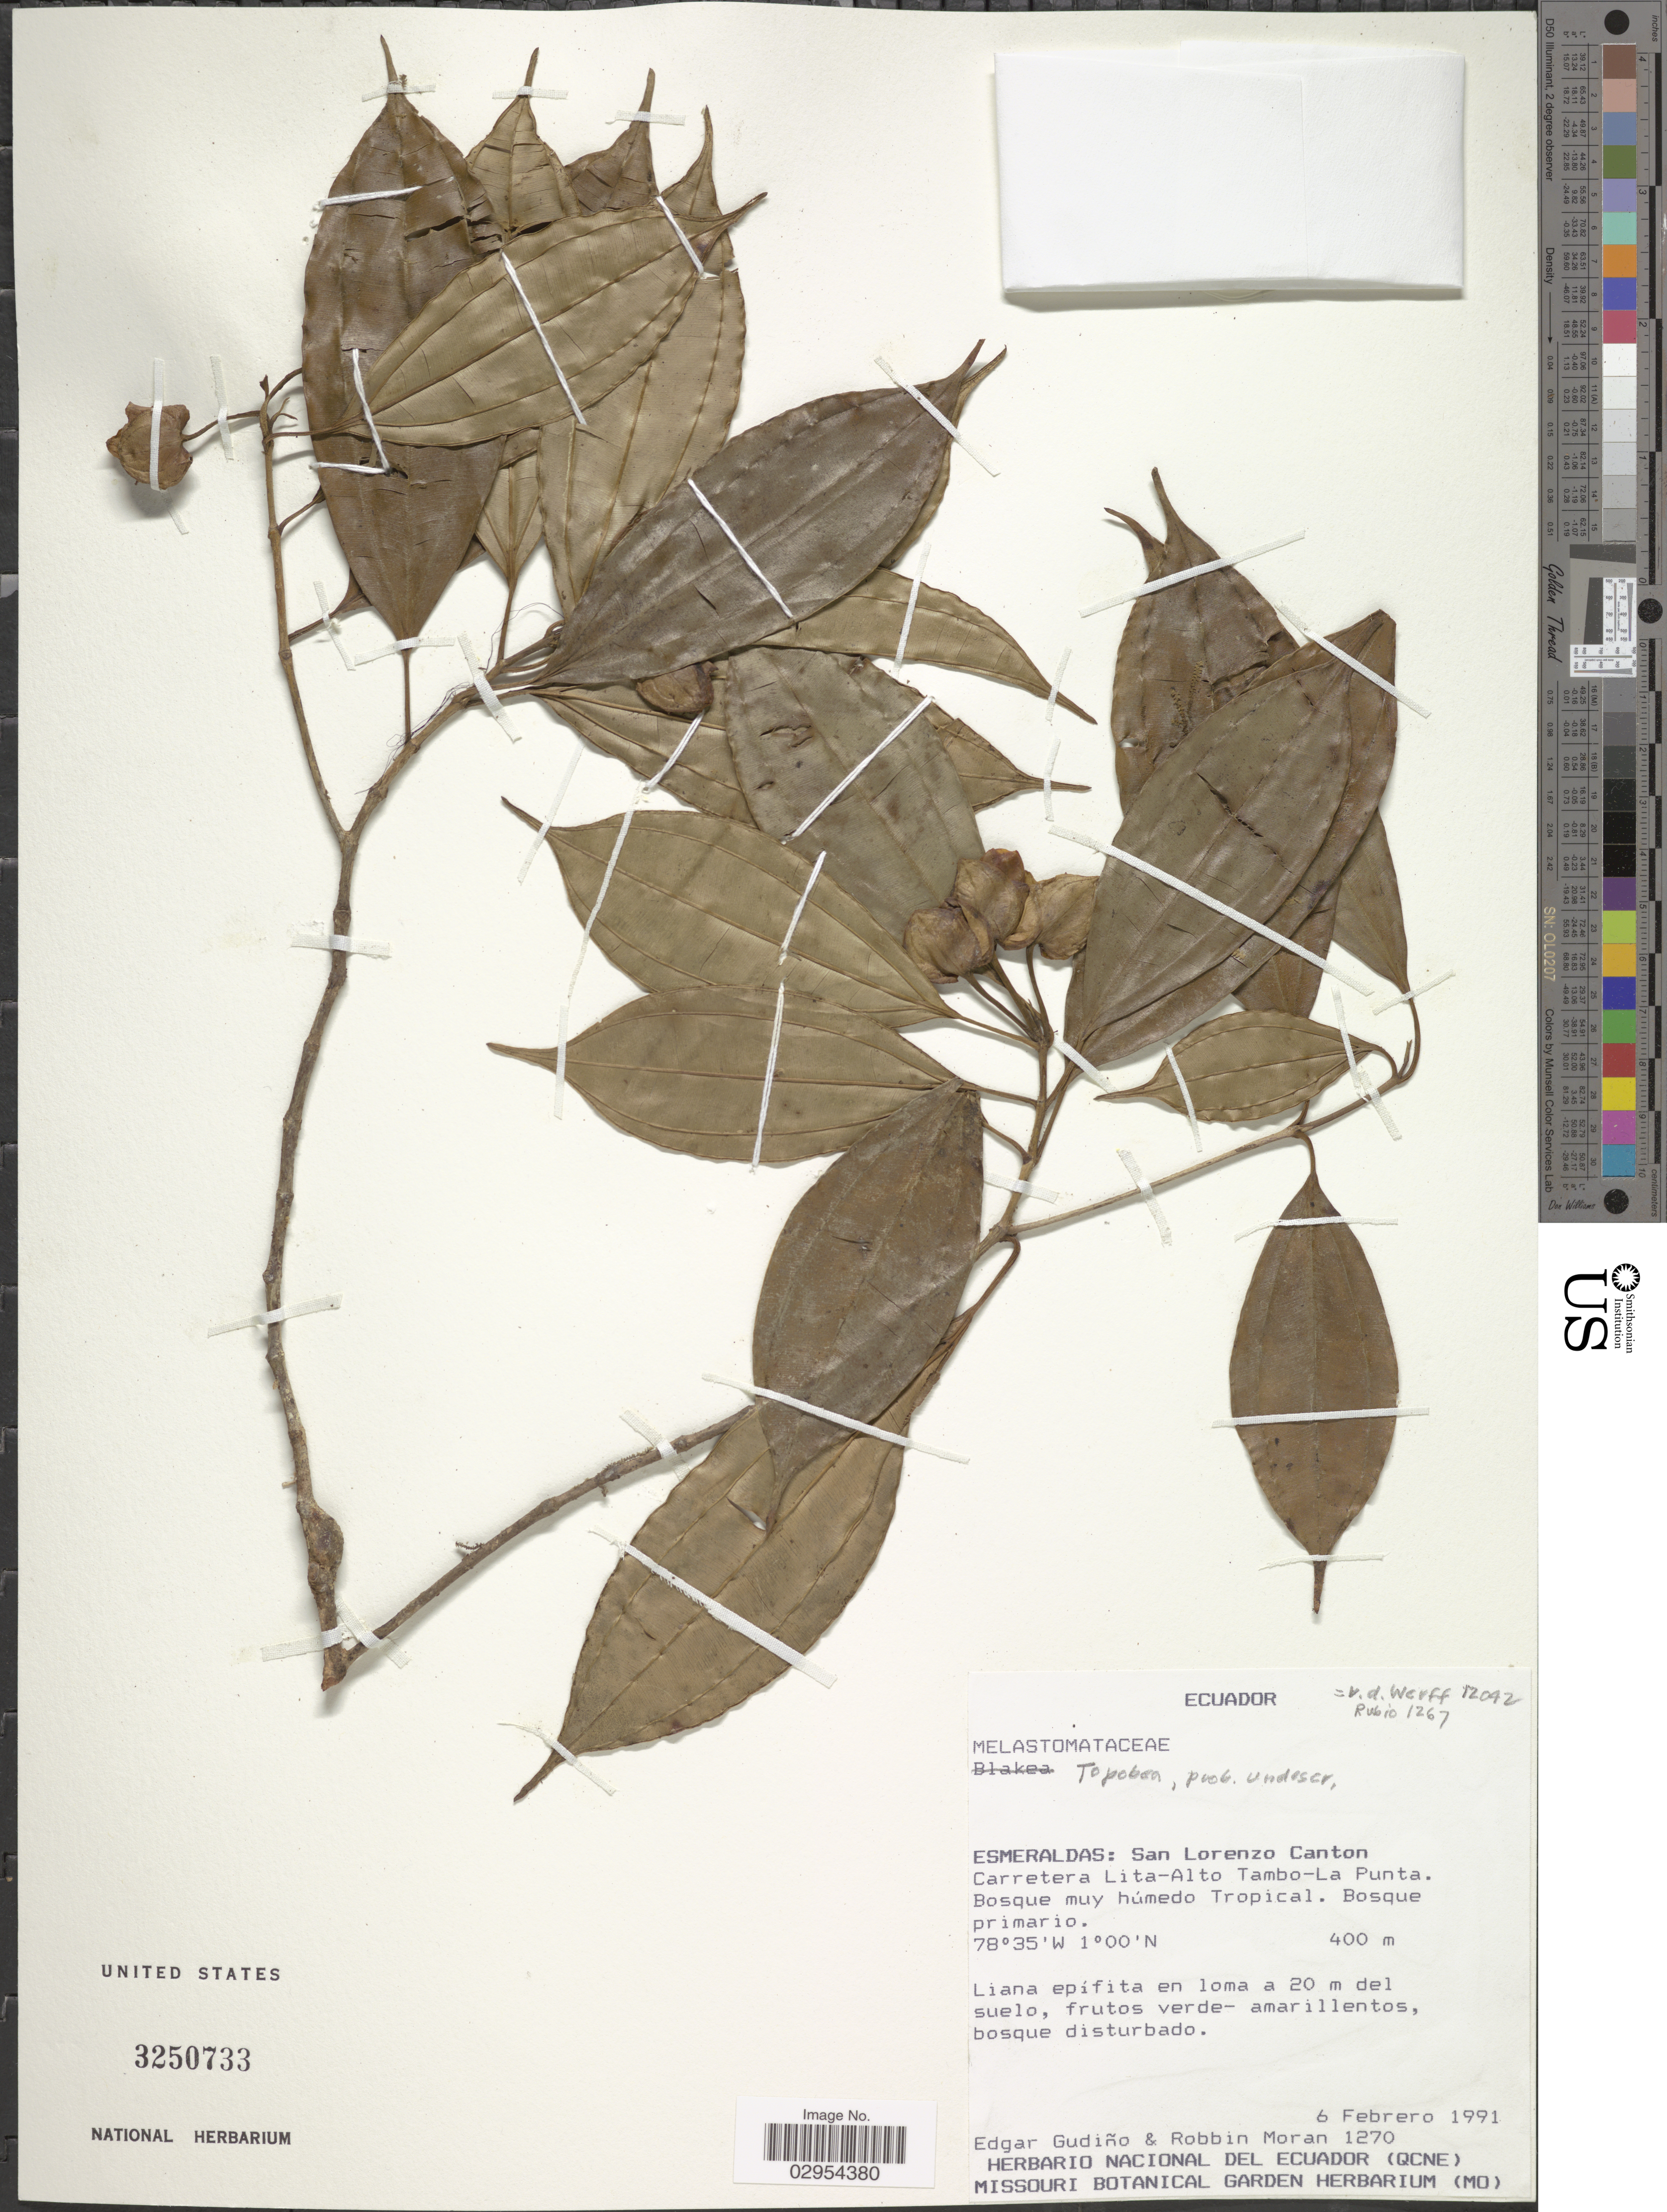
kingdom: Plantae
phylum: Tracheophyta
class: Magnoliopsida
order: Myrtales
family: Melastomataceae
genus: Topobea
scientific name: Topobea sp.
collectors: E. Gudiño & R. C. Moran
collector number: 1270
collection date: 1991-02-06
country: Ecuador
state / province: Esmeraldas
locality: San Lorenzo Canton, Carretera Lita-Alto Tambo-La Punta.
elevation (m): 400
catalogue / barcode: US 3250733